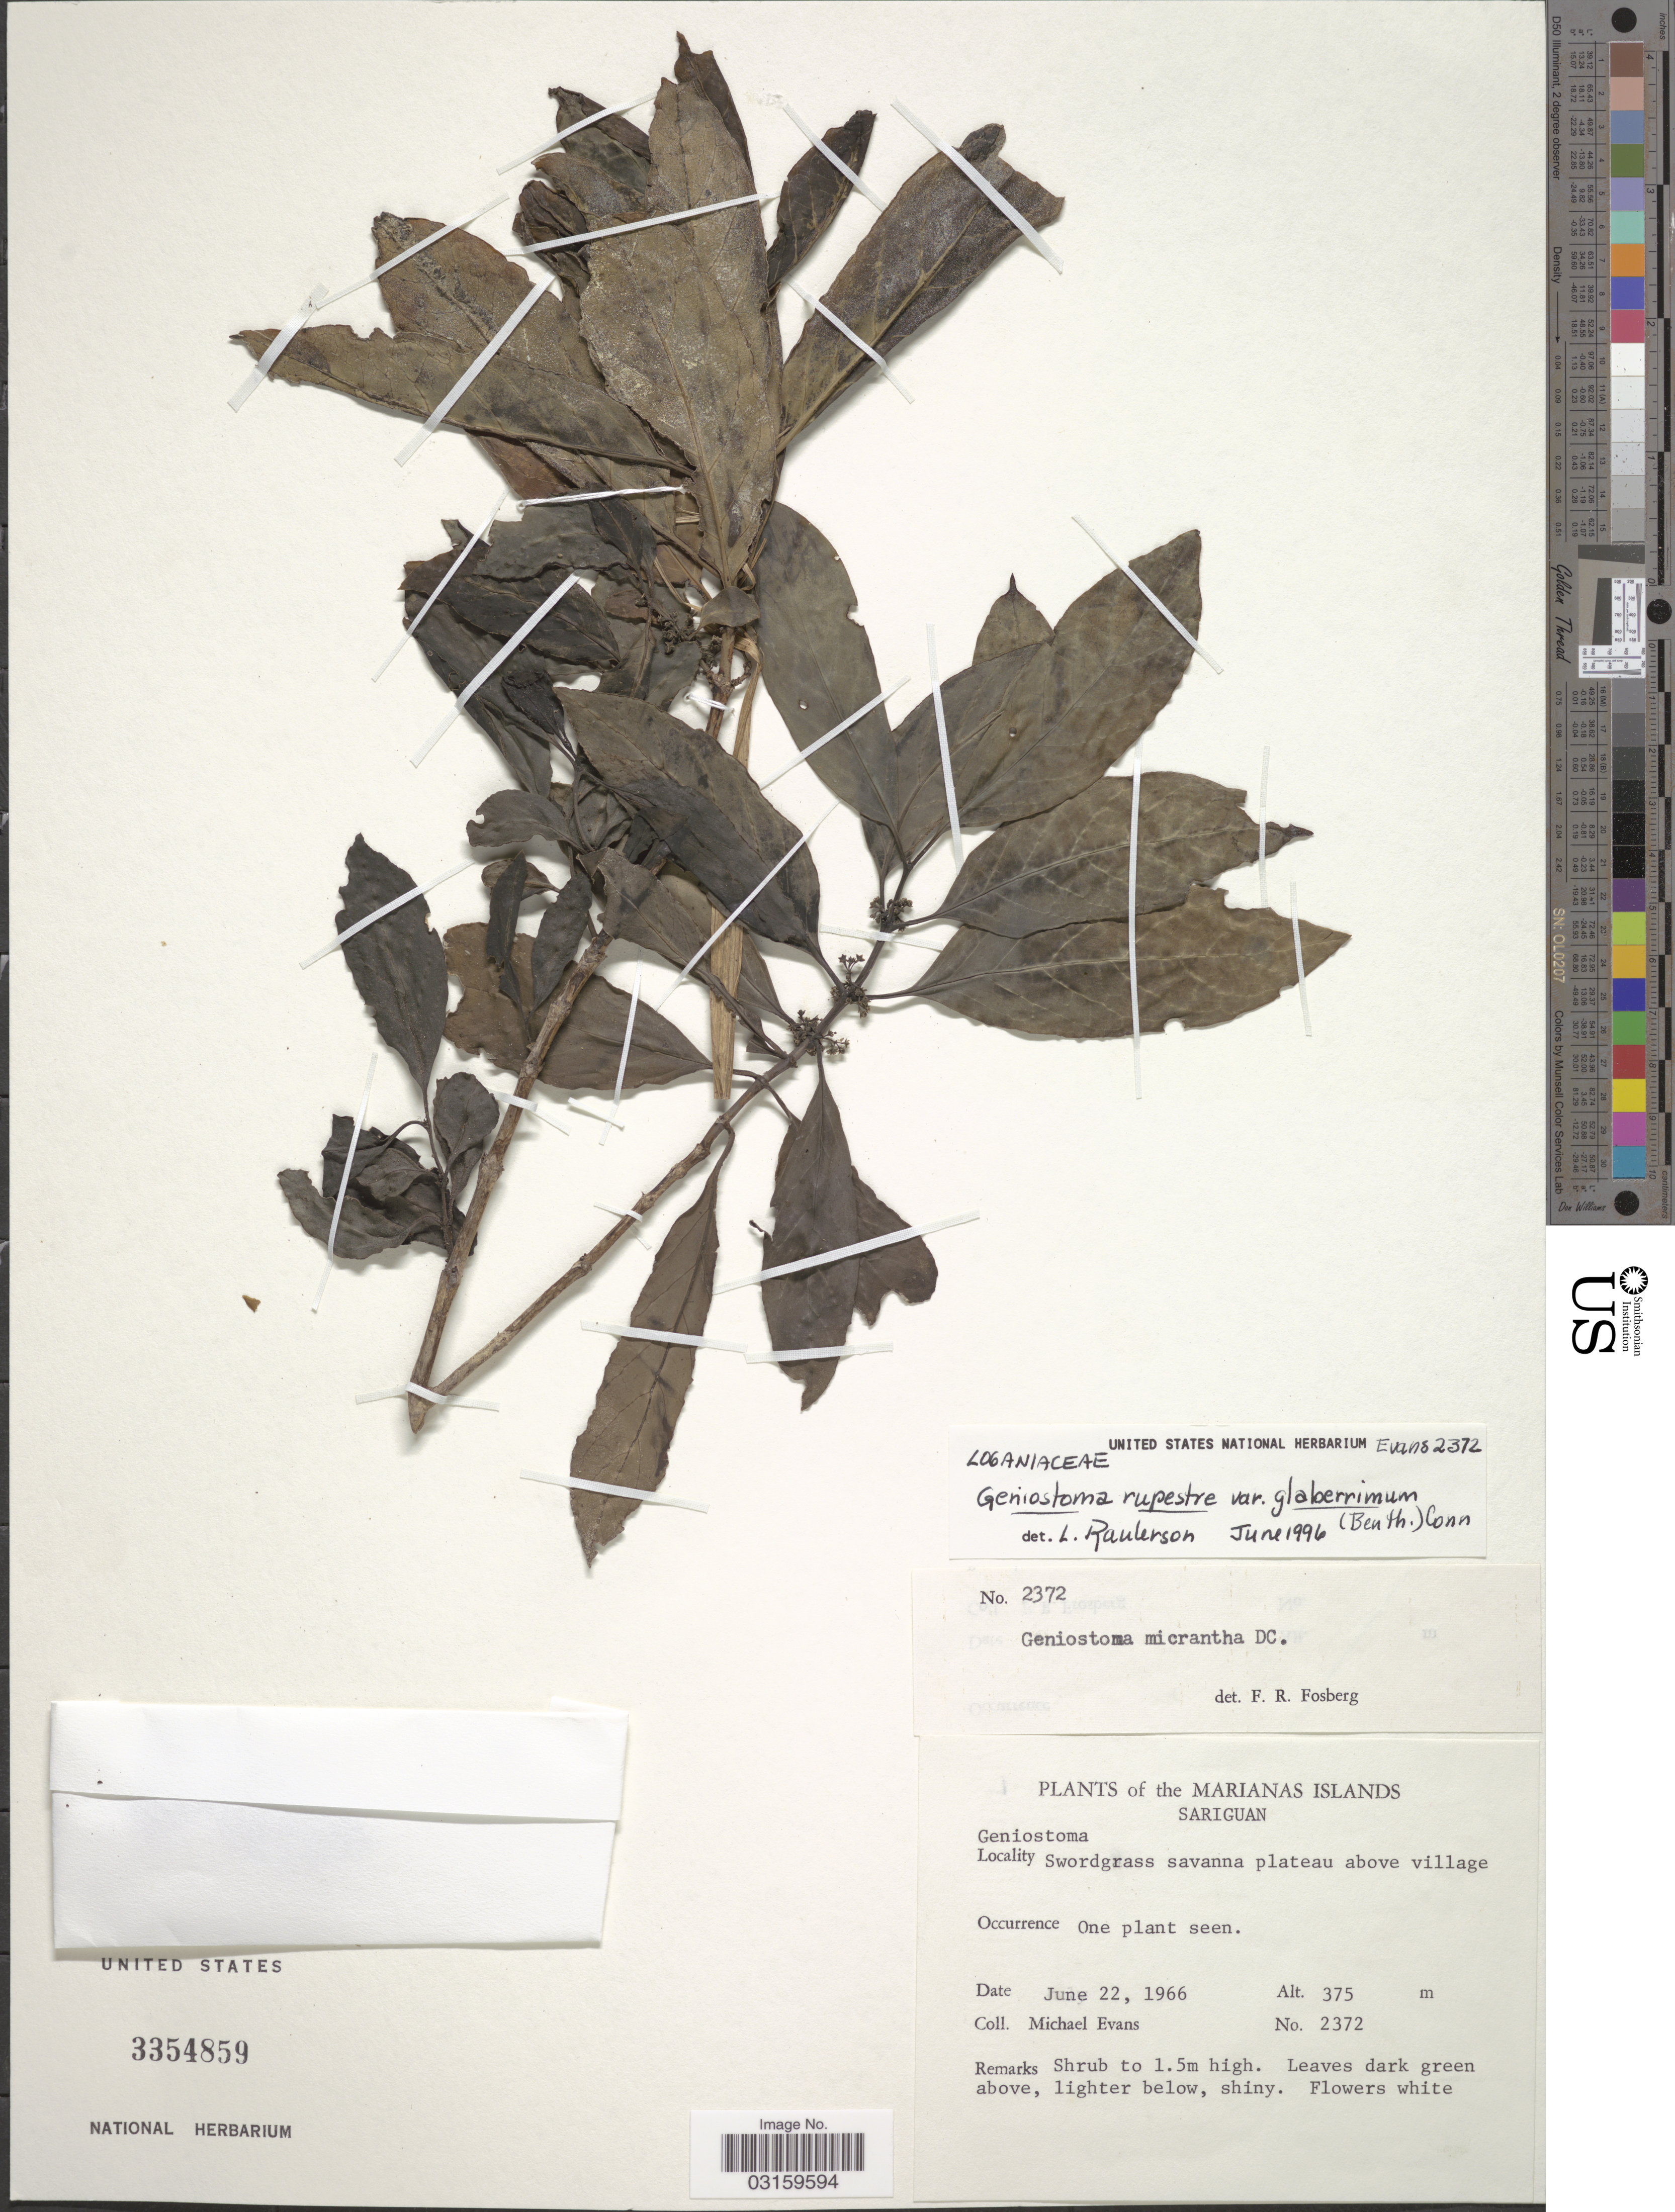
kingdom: Plantae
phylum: Tracheophyta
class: Magnoliopsida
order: Gentianales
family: Loganiaceae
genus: Geniostoma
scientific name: Geniostoma rupestre var. glaberrimum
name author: J.R. Forst. & G. Forst.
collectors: M. Evans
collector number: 2372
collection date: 1966-06-22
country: Northern Mariana Islands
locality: Marianas Islands. Sariguan. Swordgrass savanna plateau above village.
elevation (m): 375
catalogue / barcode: US 3354859